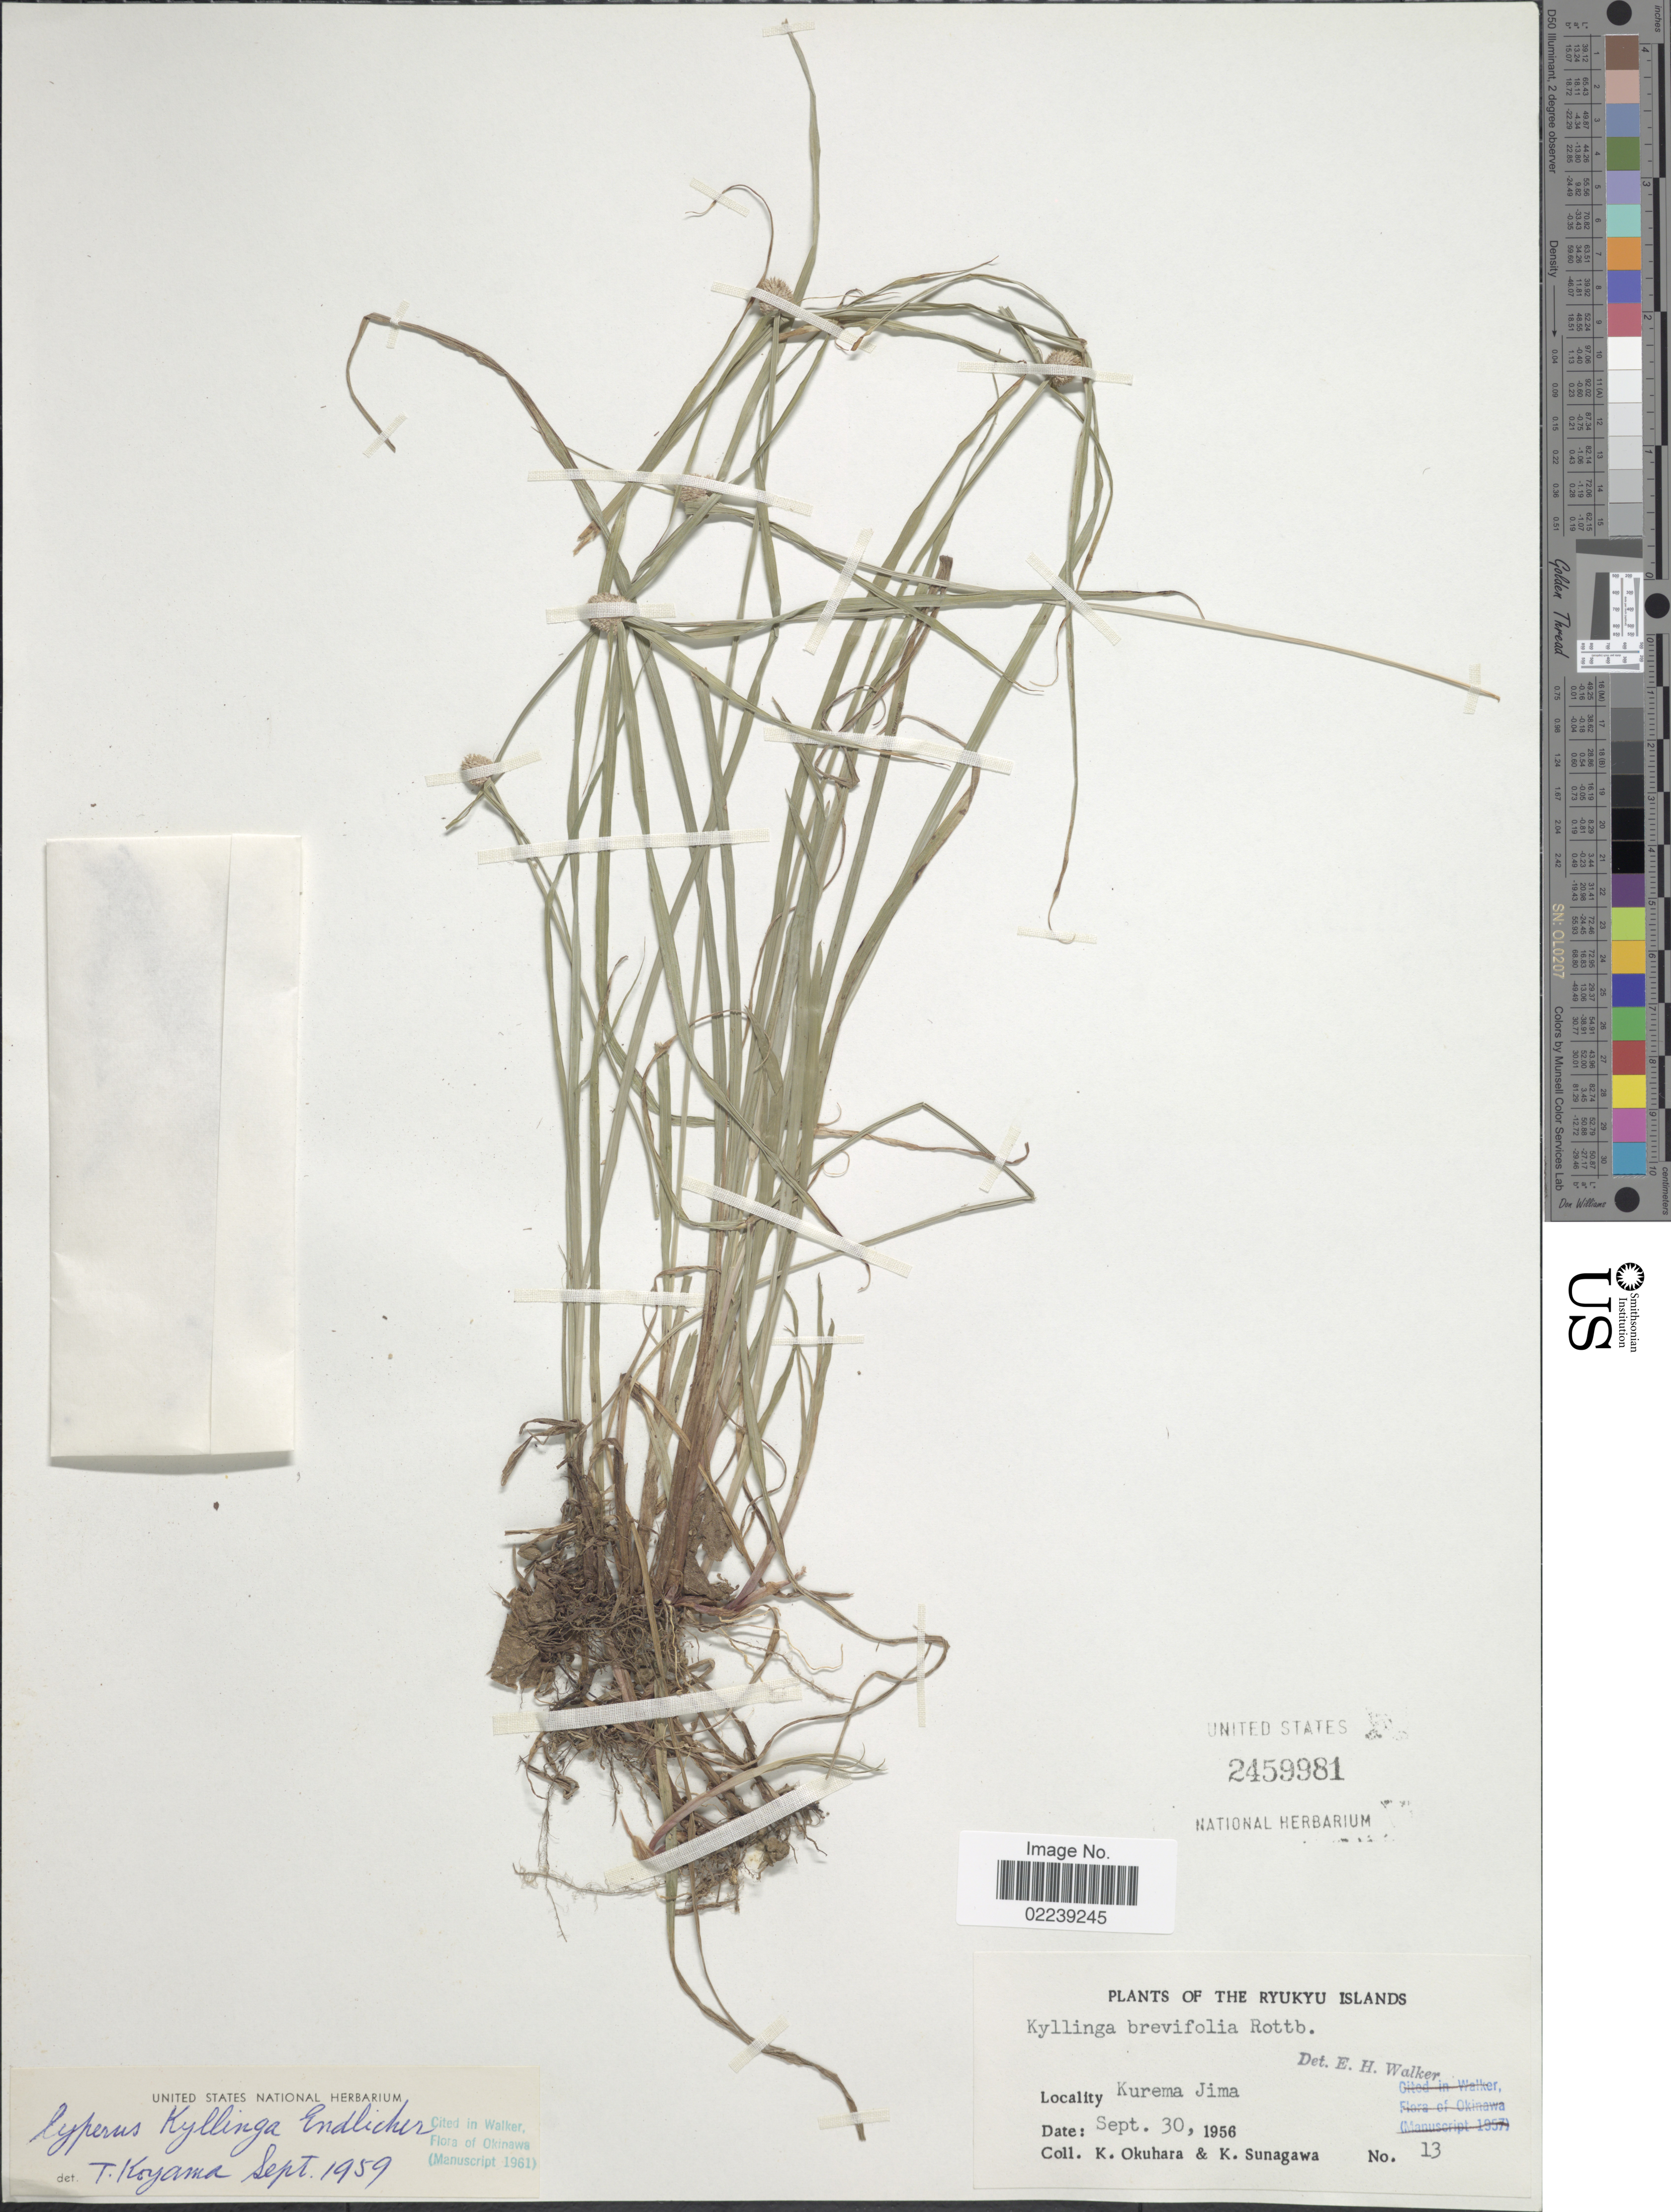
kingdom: Plantae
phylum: Tracheophyta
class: Liliopsida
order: Poales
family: Cyperaceae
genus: Cyperus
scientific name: Cyperus mindorensis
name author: (Steud.) Huygh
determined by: Strong, M. T., (US), Smithsonian Institution - National Museum of Natural History (UNITED STATES)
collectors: K. Okuhara & K. Sunagawa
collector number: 13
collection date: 1956-09-30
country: Japan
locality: Ryukyu Islands. Kurema Jima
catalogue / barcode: US 2459981